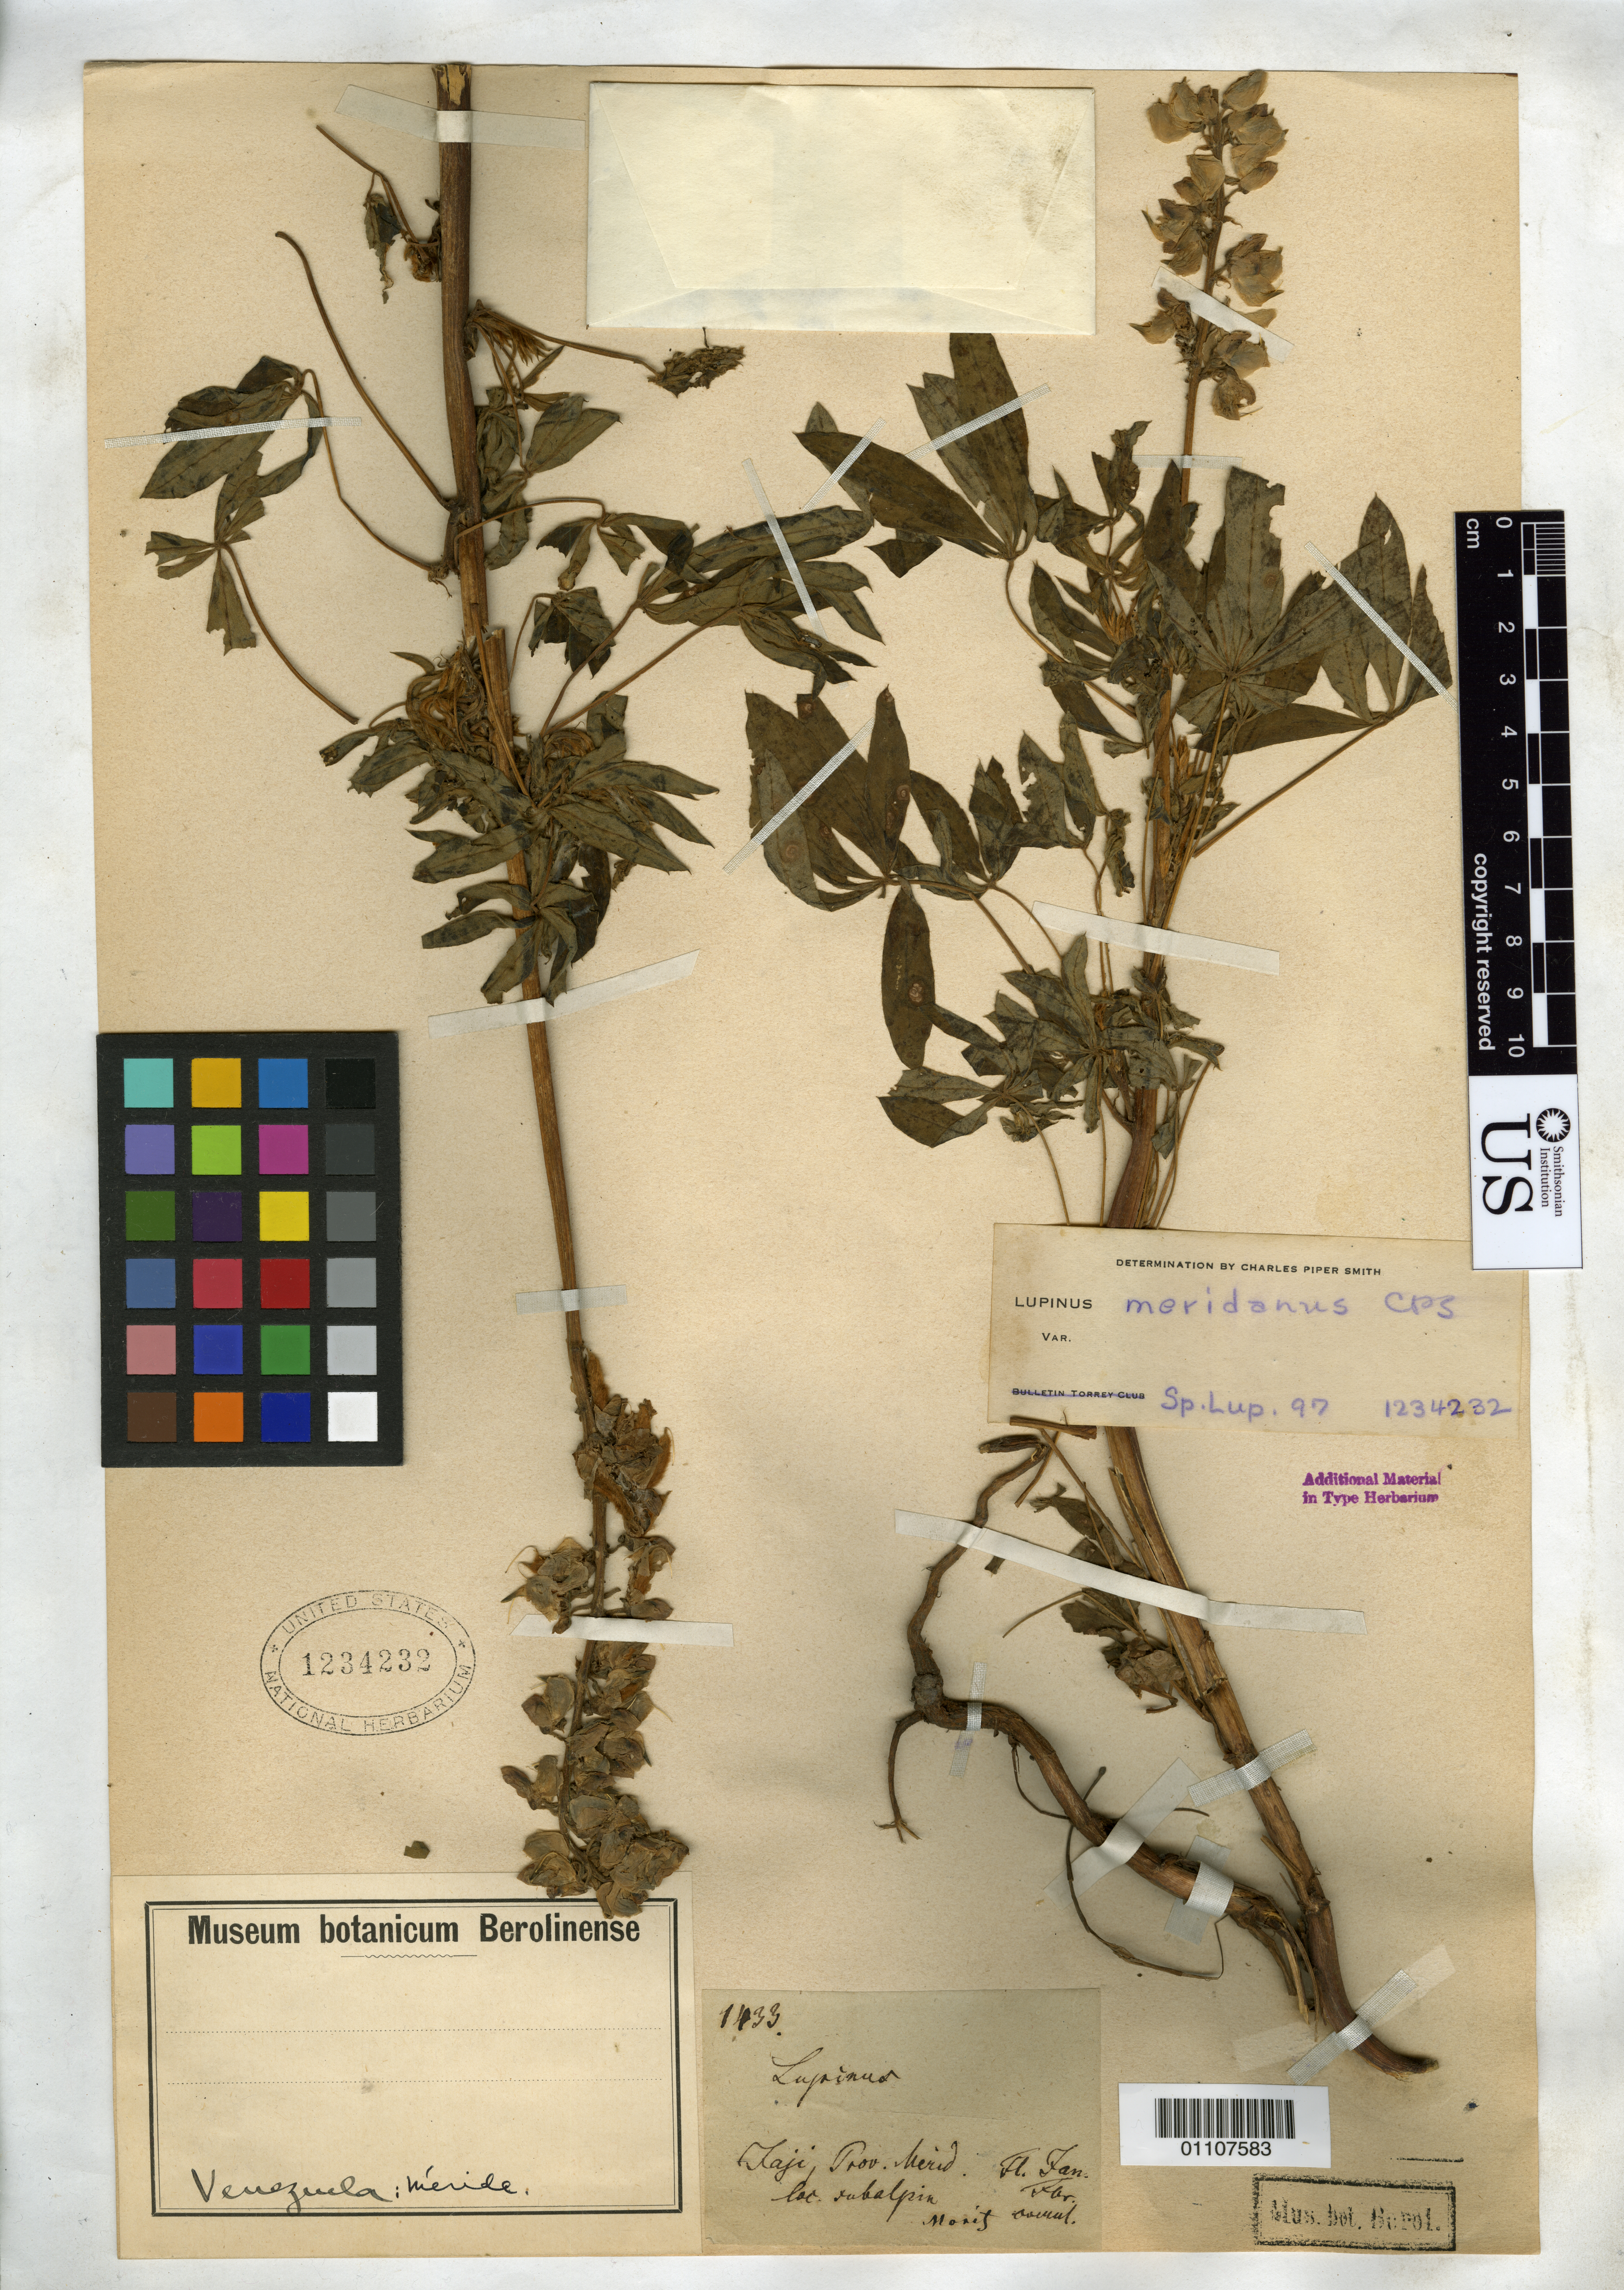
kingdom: Plantae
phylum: Tracheophyta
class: Magnoliopsida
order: Fabales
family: Fabaceae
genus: Lupinus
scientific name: Lupinus meridanus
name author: Moritz ex C.P. Sm.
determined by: Smith, C. P.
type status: Isotype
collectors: J. W. Moritz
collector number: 1433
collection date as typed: Oct ---- to -- Nov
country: Venezuela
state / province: Mérida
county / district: Libertador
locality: Mérida Merida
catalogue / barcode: US 1234232